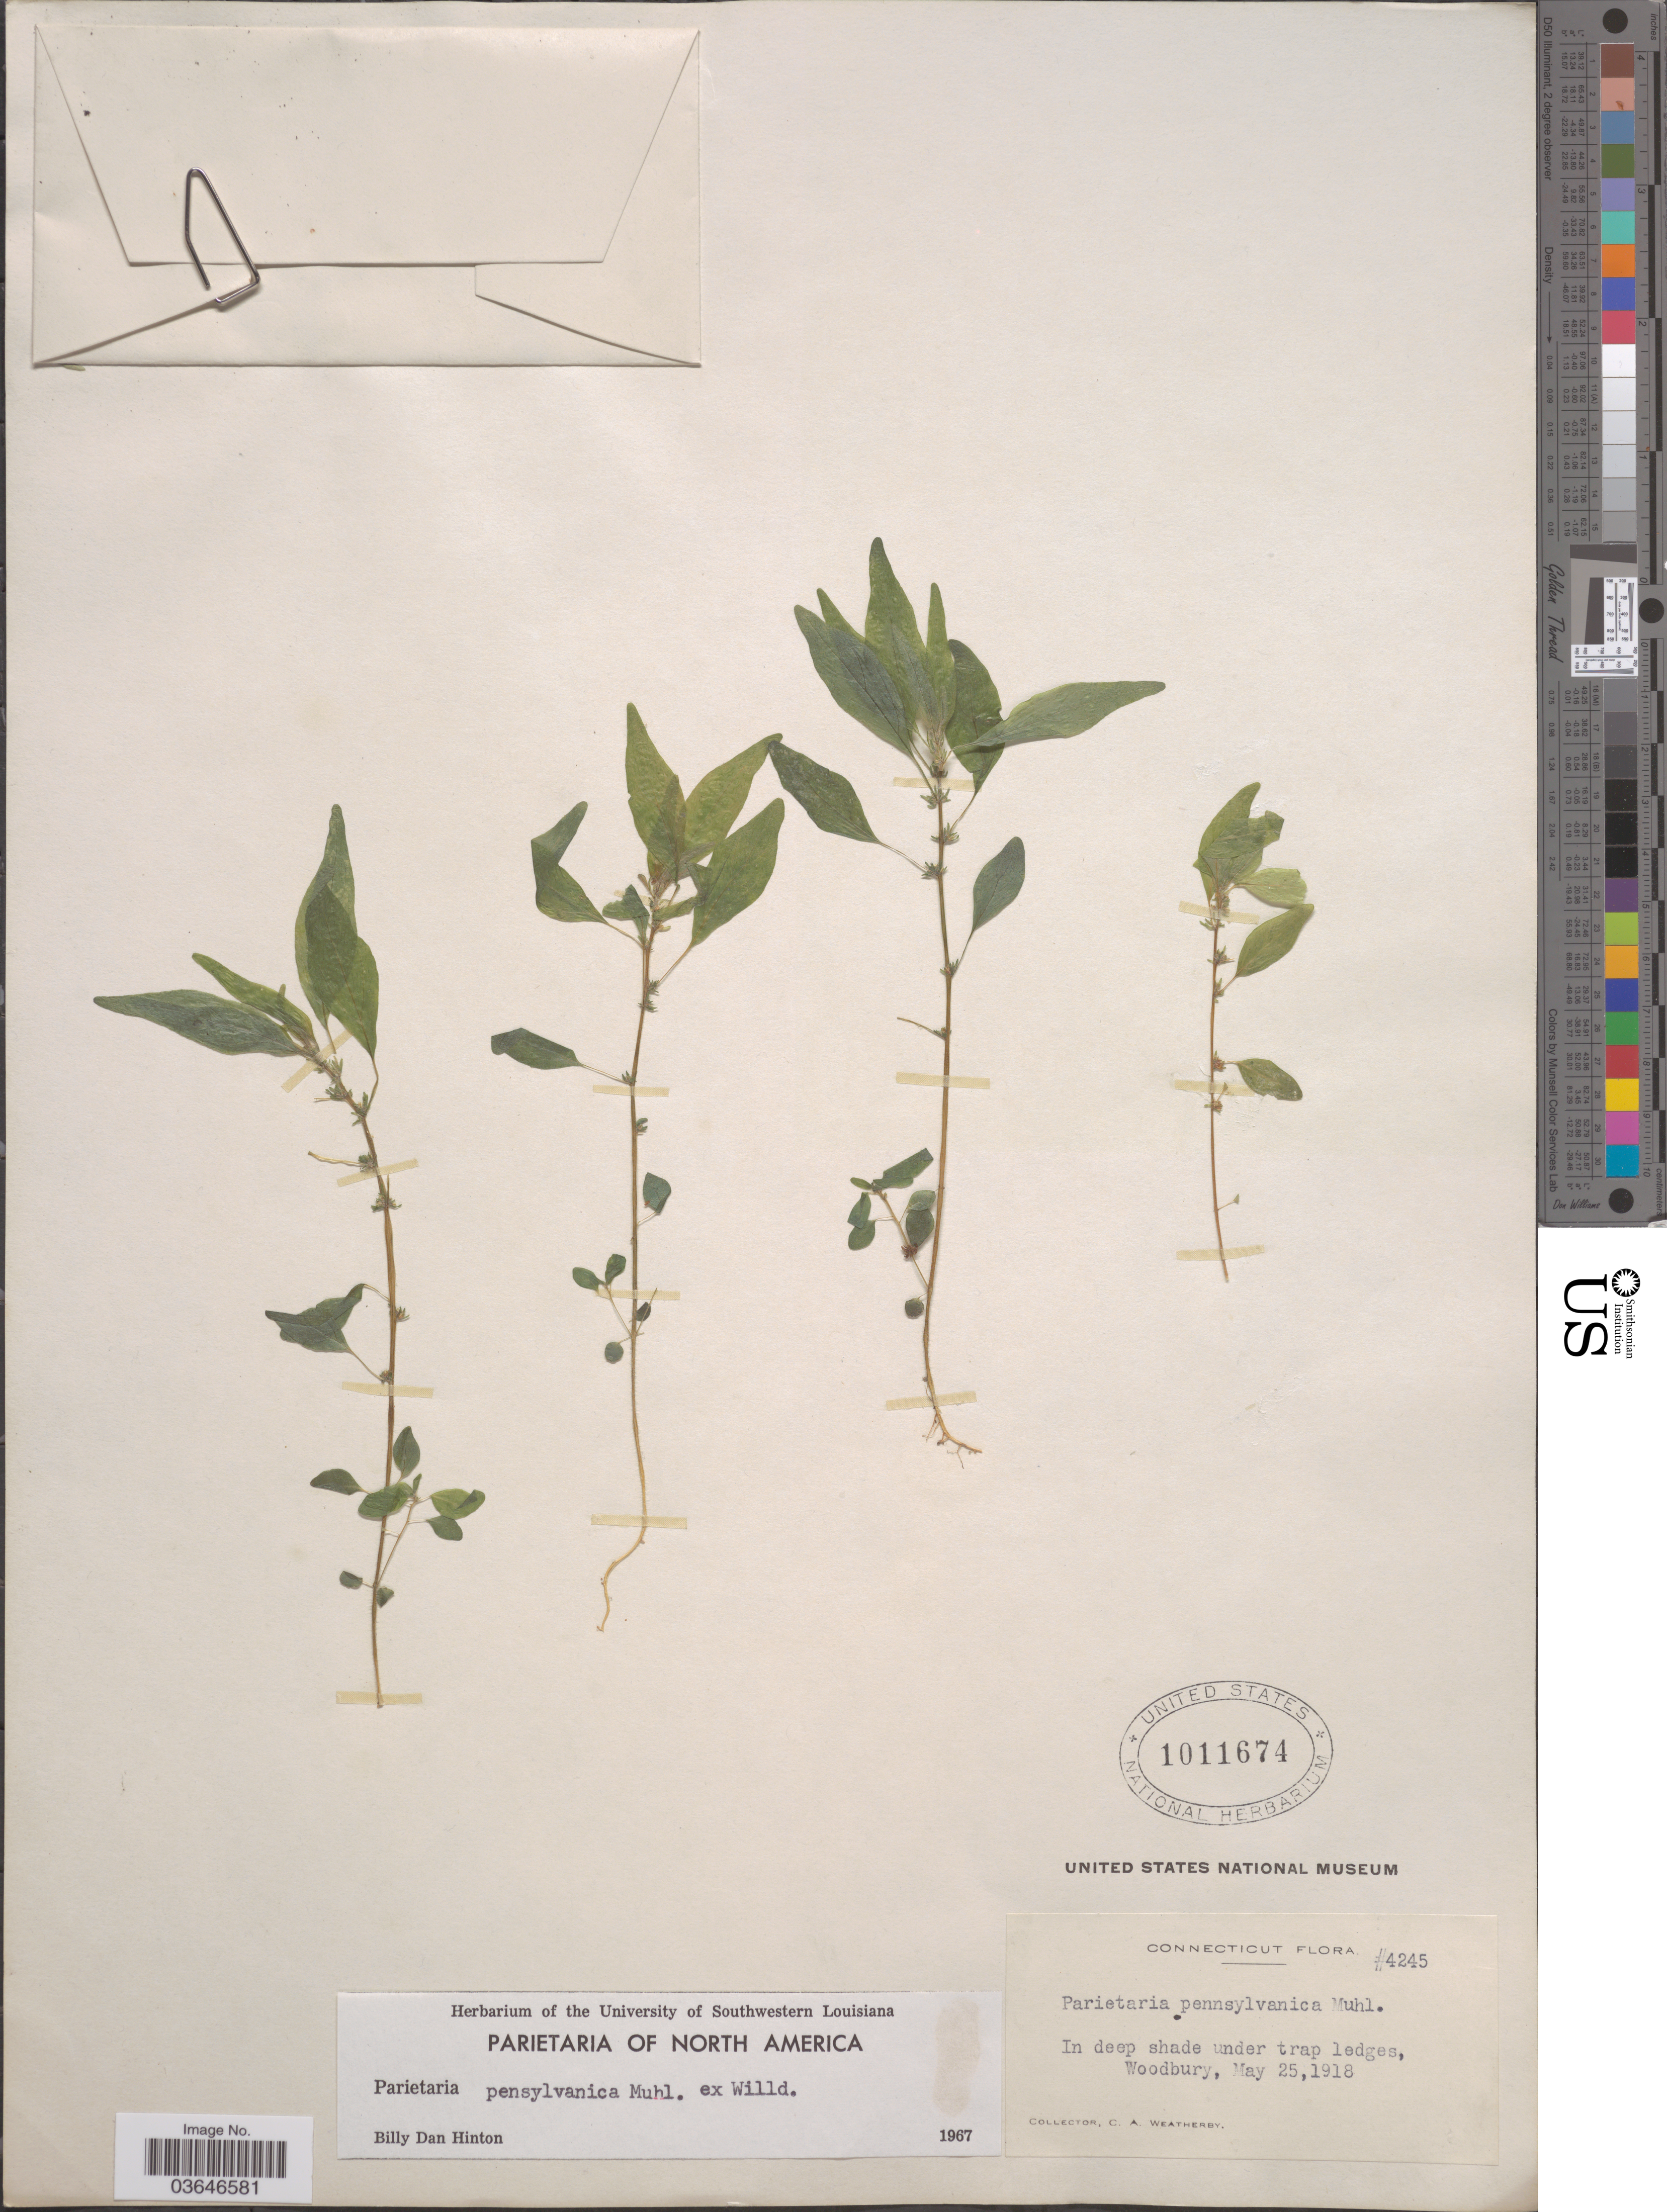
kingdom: Plantae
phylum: Tracheophyta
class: Magnoliopsida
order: Rosales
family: Urticaceae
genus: Parietaria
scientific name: Parietaria pensylvanica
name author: Muhl. ex Willd.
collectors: C. A. Weatherby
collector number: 4245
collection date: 1918-05-25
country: United States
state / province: Connecticut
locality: Woodbury.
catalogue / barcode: US 1011674